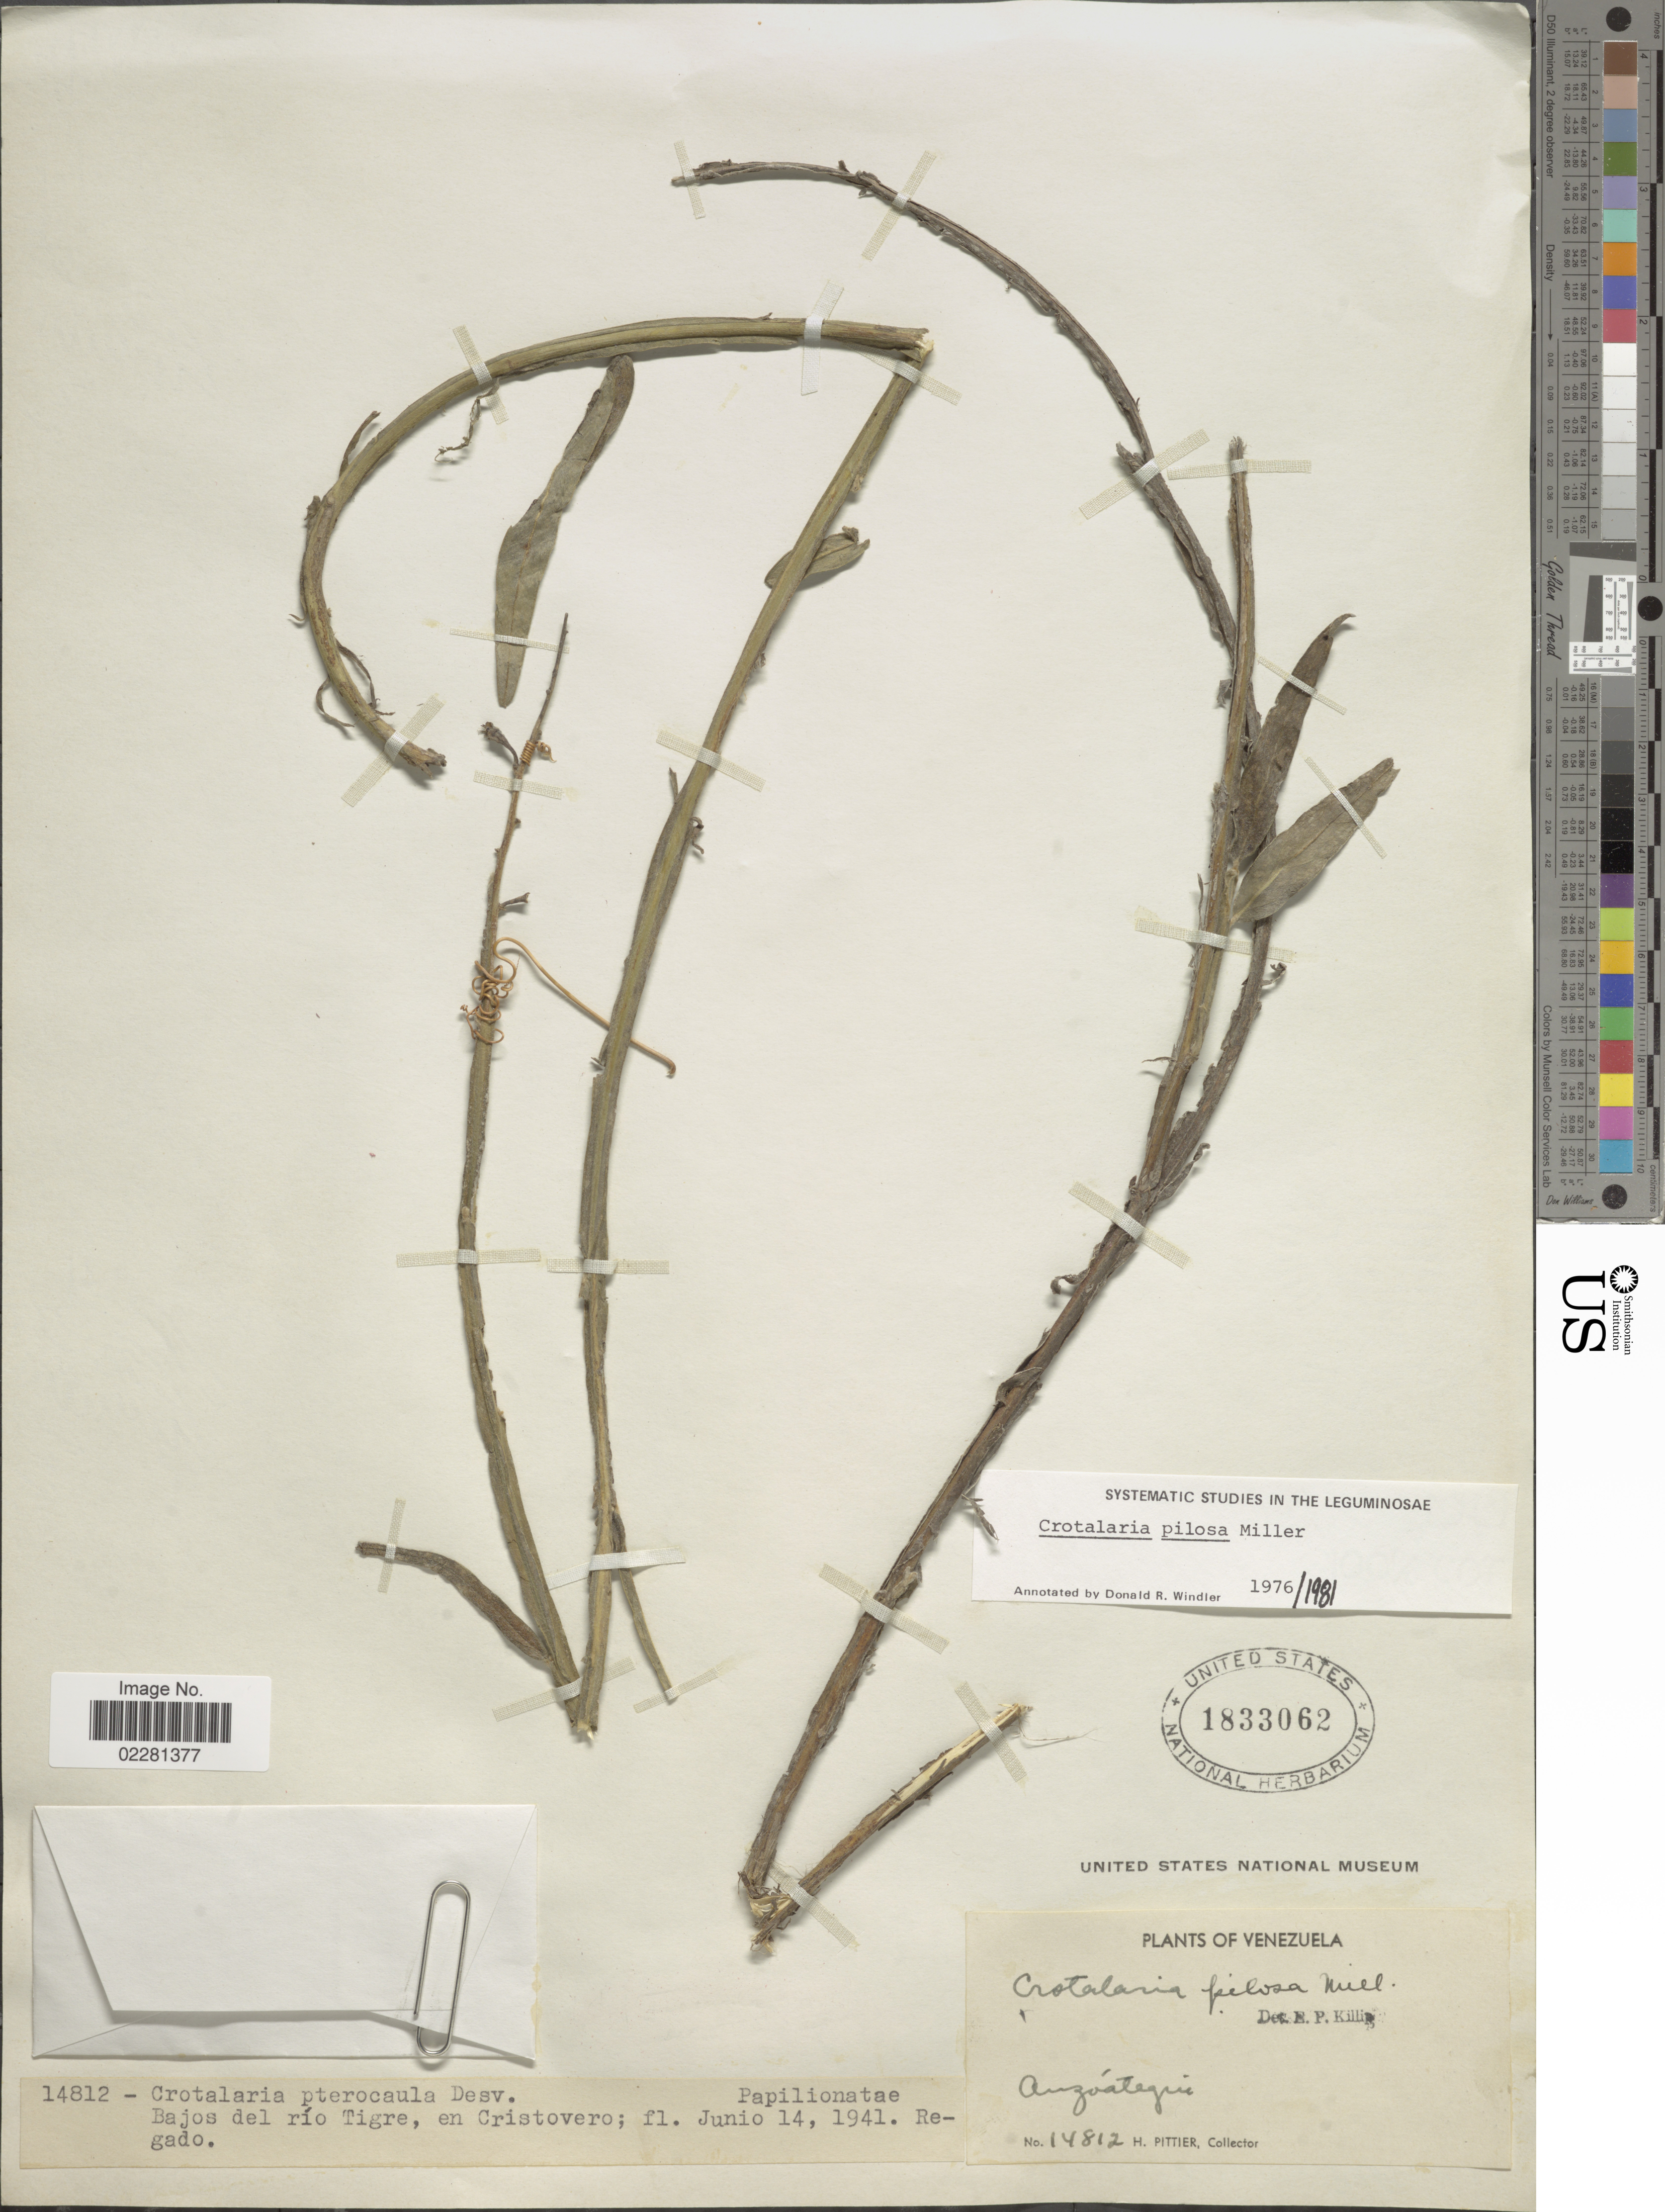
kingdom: Plantae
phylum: Tracheophyta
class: Magnoliopsida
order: Fabales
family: Fabaceae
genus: Crotalaria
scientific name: Crotalaria pilosa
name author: Mill.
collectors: H. F. Pittier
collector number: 14812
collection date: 1941-06-14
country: Venezuela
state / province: Anzoategui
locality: Bajos del Rio Tigre, en Cristovero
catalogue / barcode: US 1833062